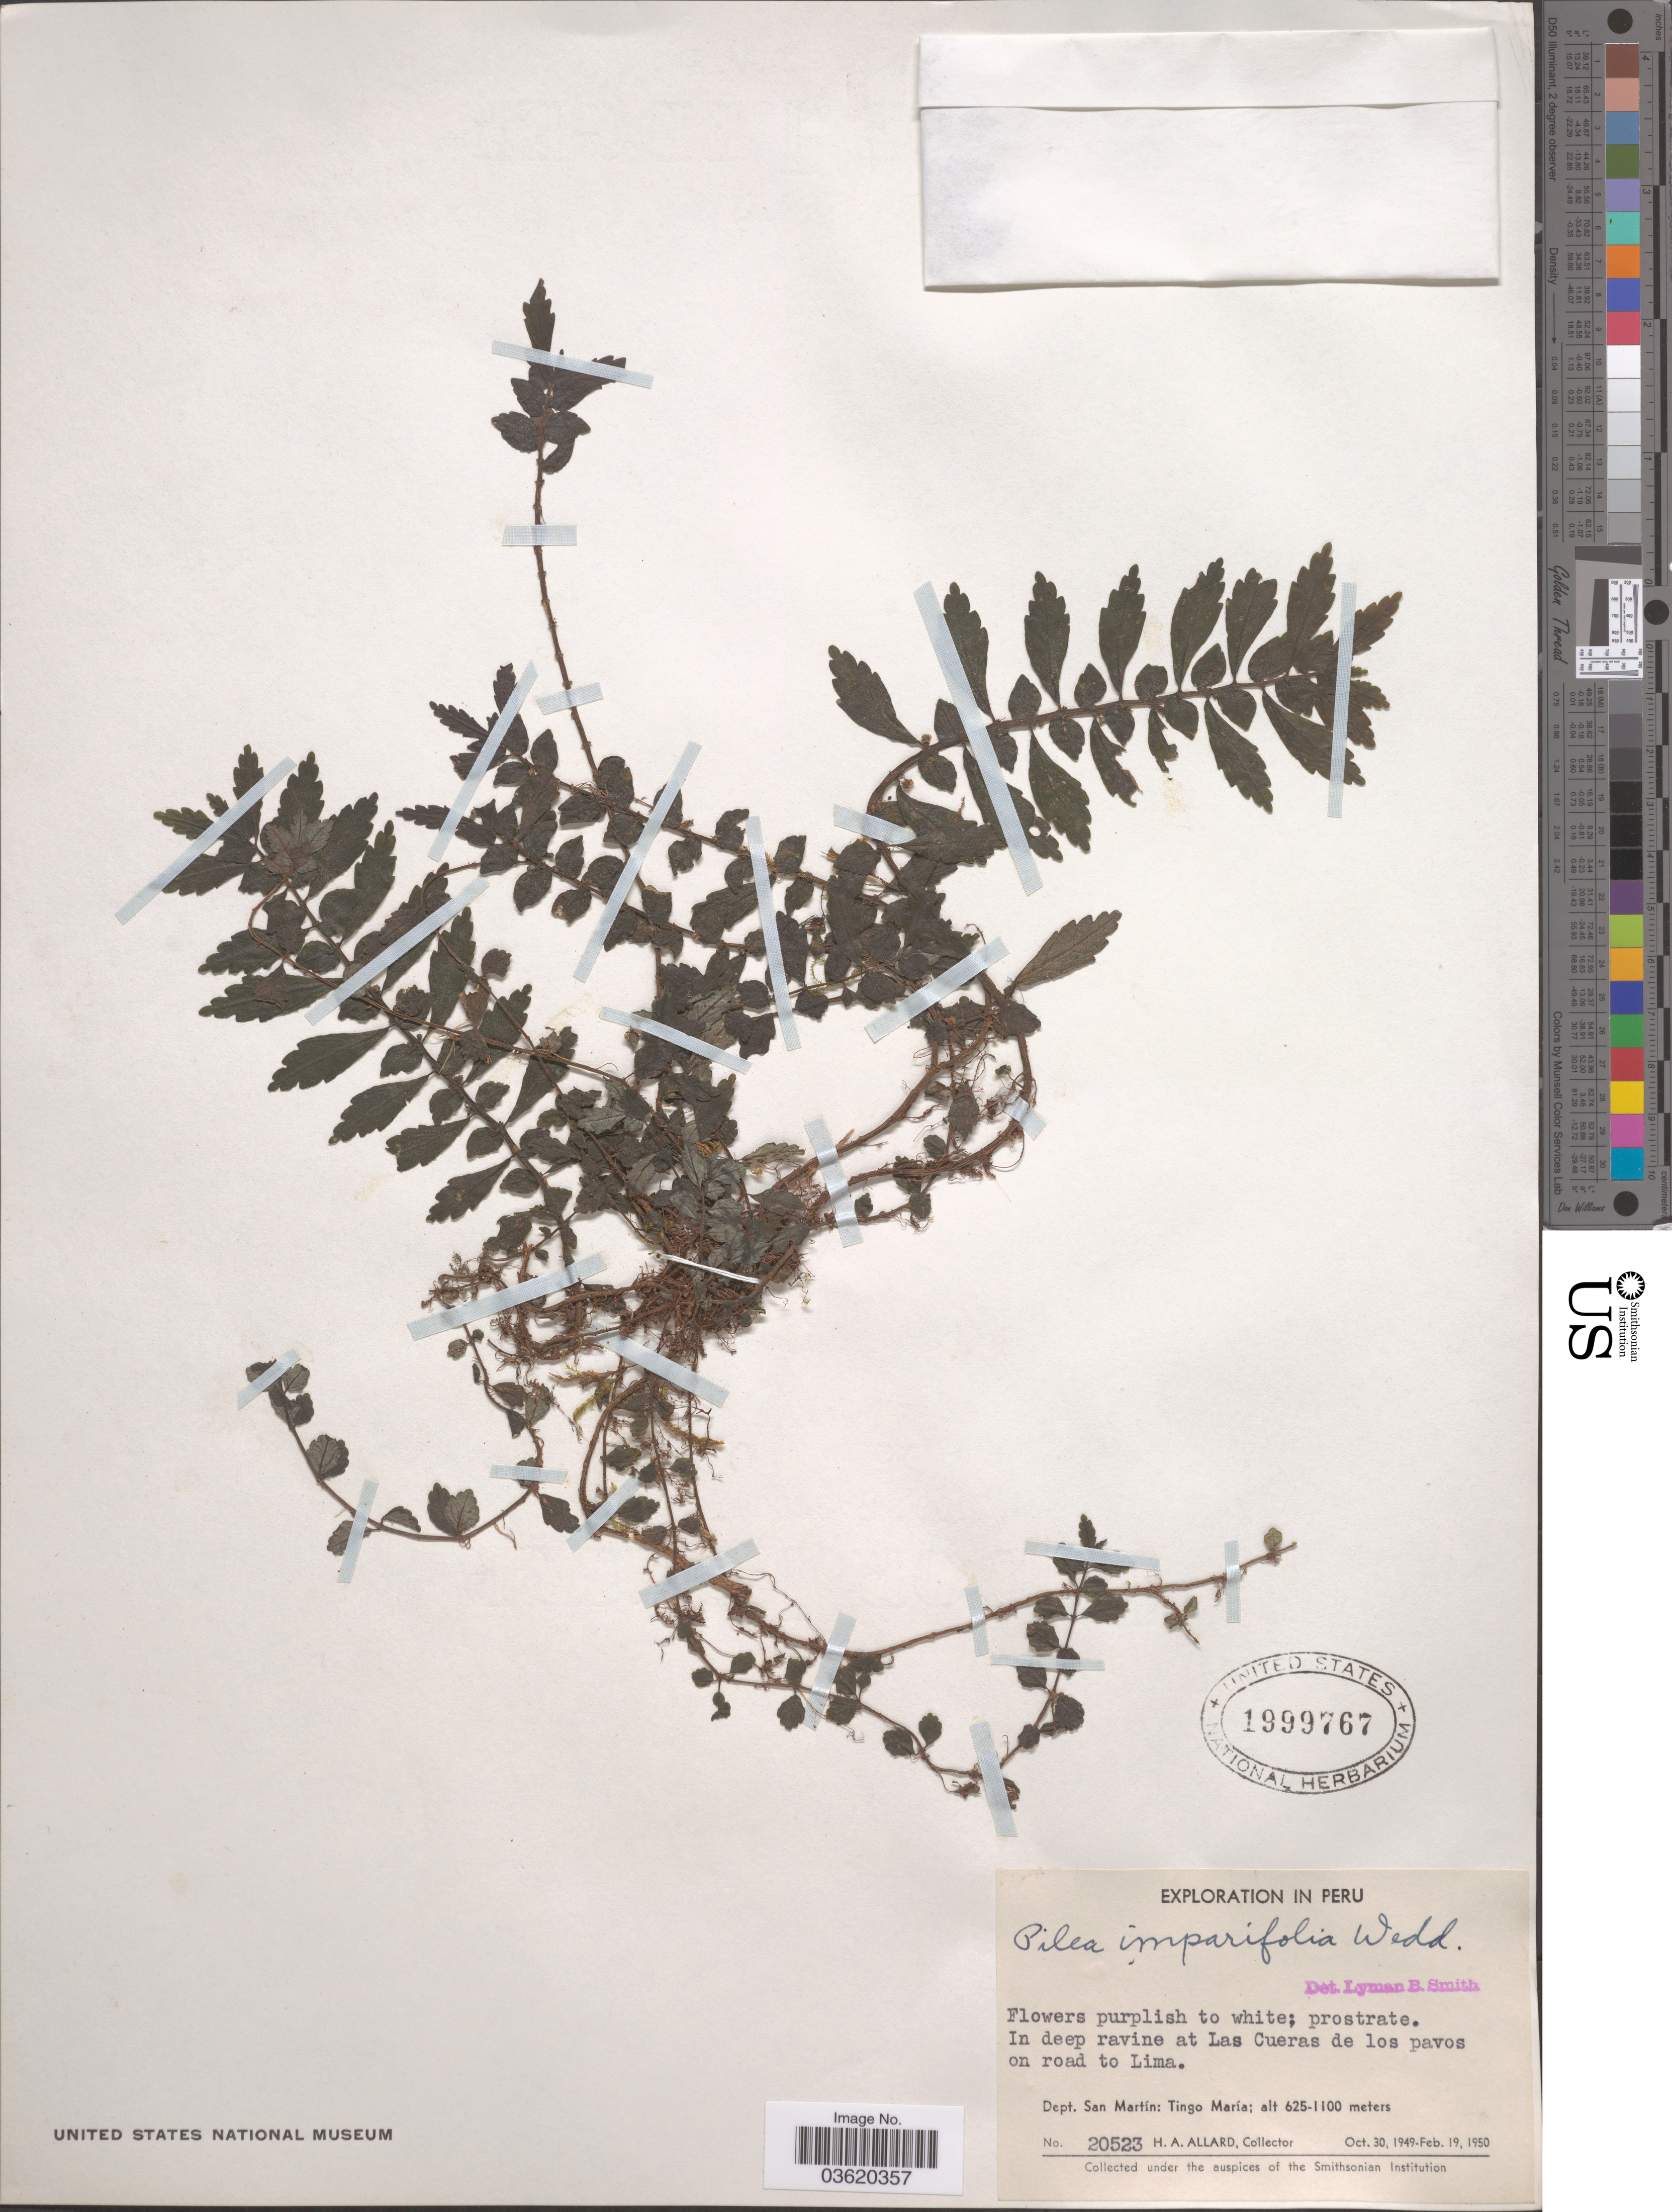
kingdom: Plantae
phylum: Tracheophyta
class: Magnoliopsida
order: Rosales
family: Urticaceae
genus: Pilea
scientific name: Pilea imparifolia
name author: Wedd.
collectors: H. A. Allard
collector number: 20523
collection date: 1949-10-30/1950-02-19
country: Peru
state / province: San Martín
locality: In deep ravine at Las Cueras de los pavos on road to Lima. Dept. San Martín: Tingo María.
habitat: in deep ravine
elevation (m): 625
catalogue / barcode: US 1999767